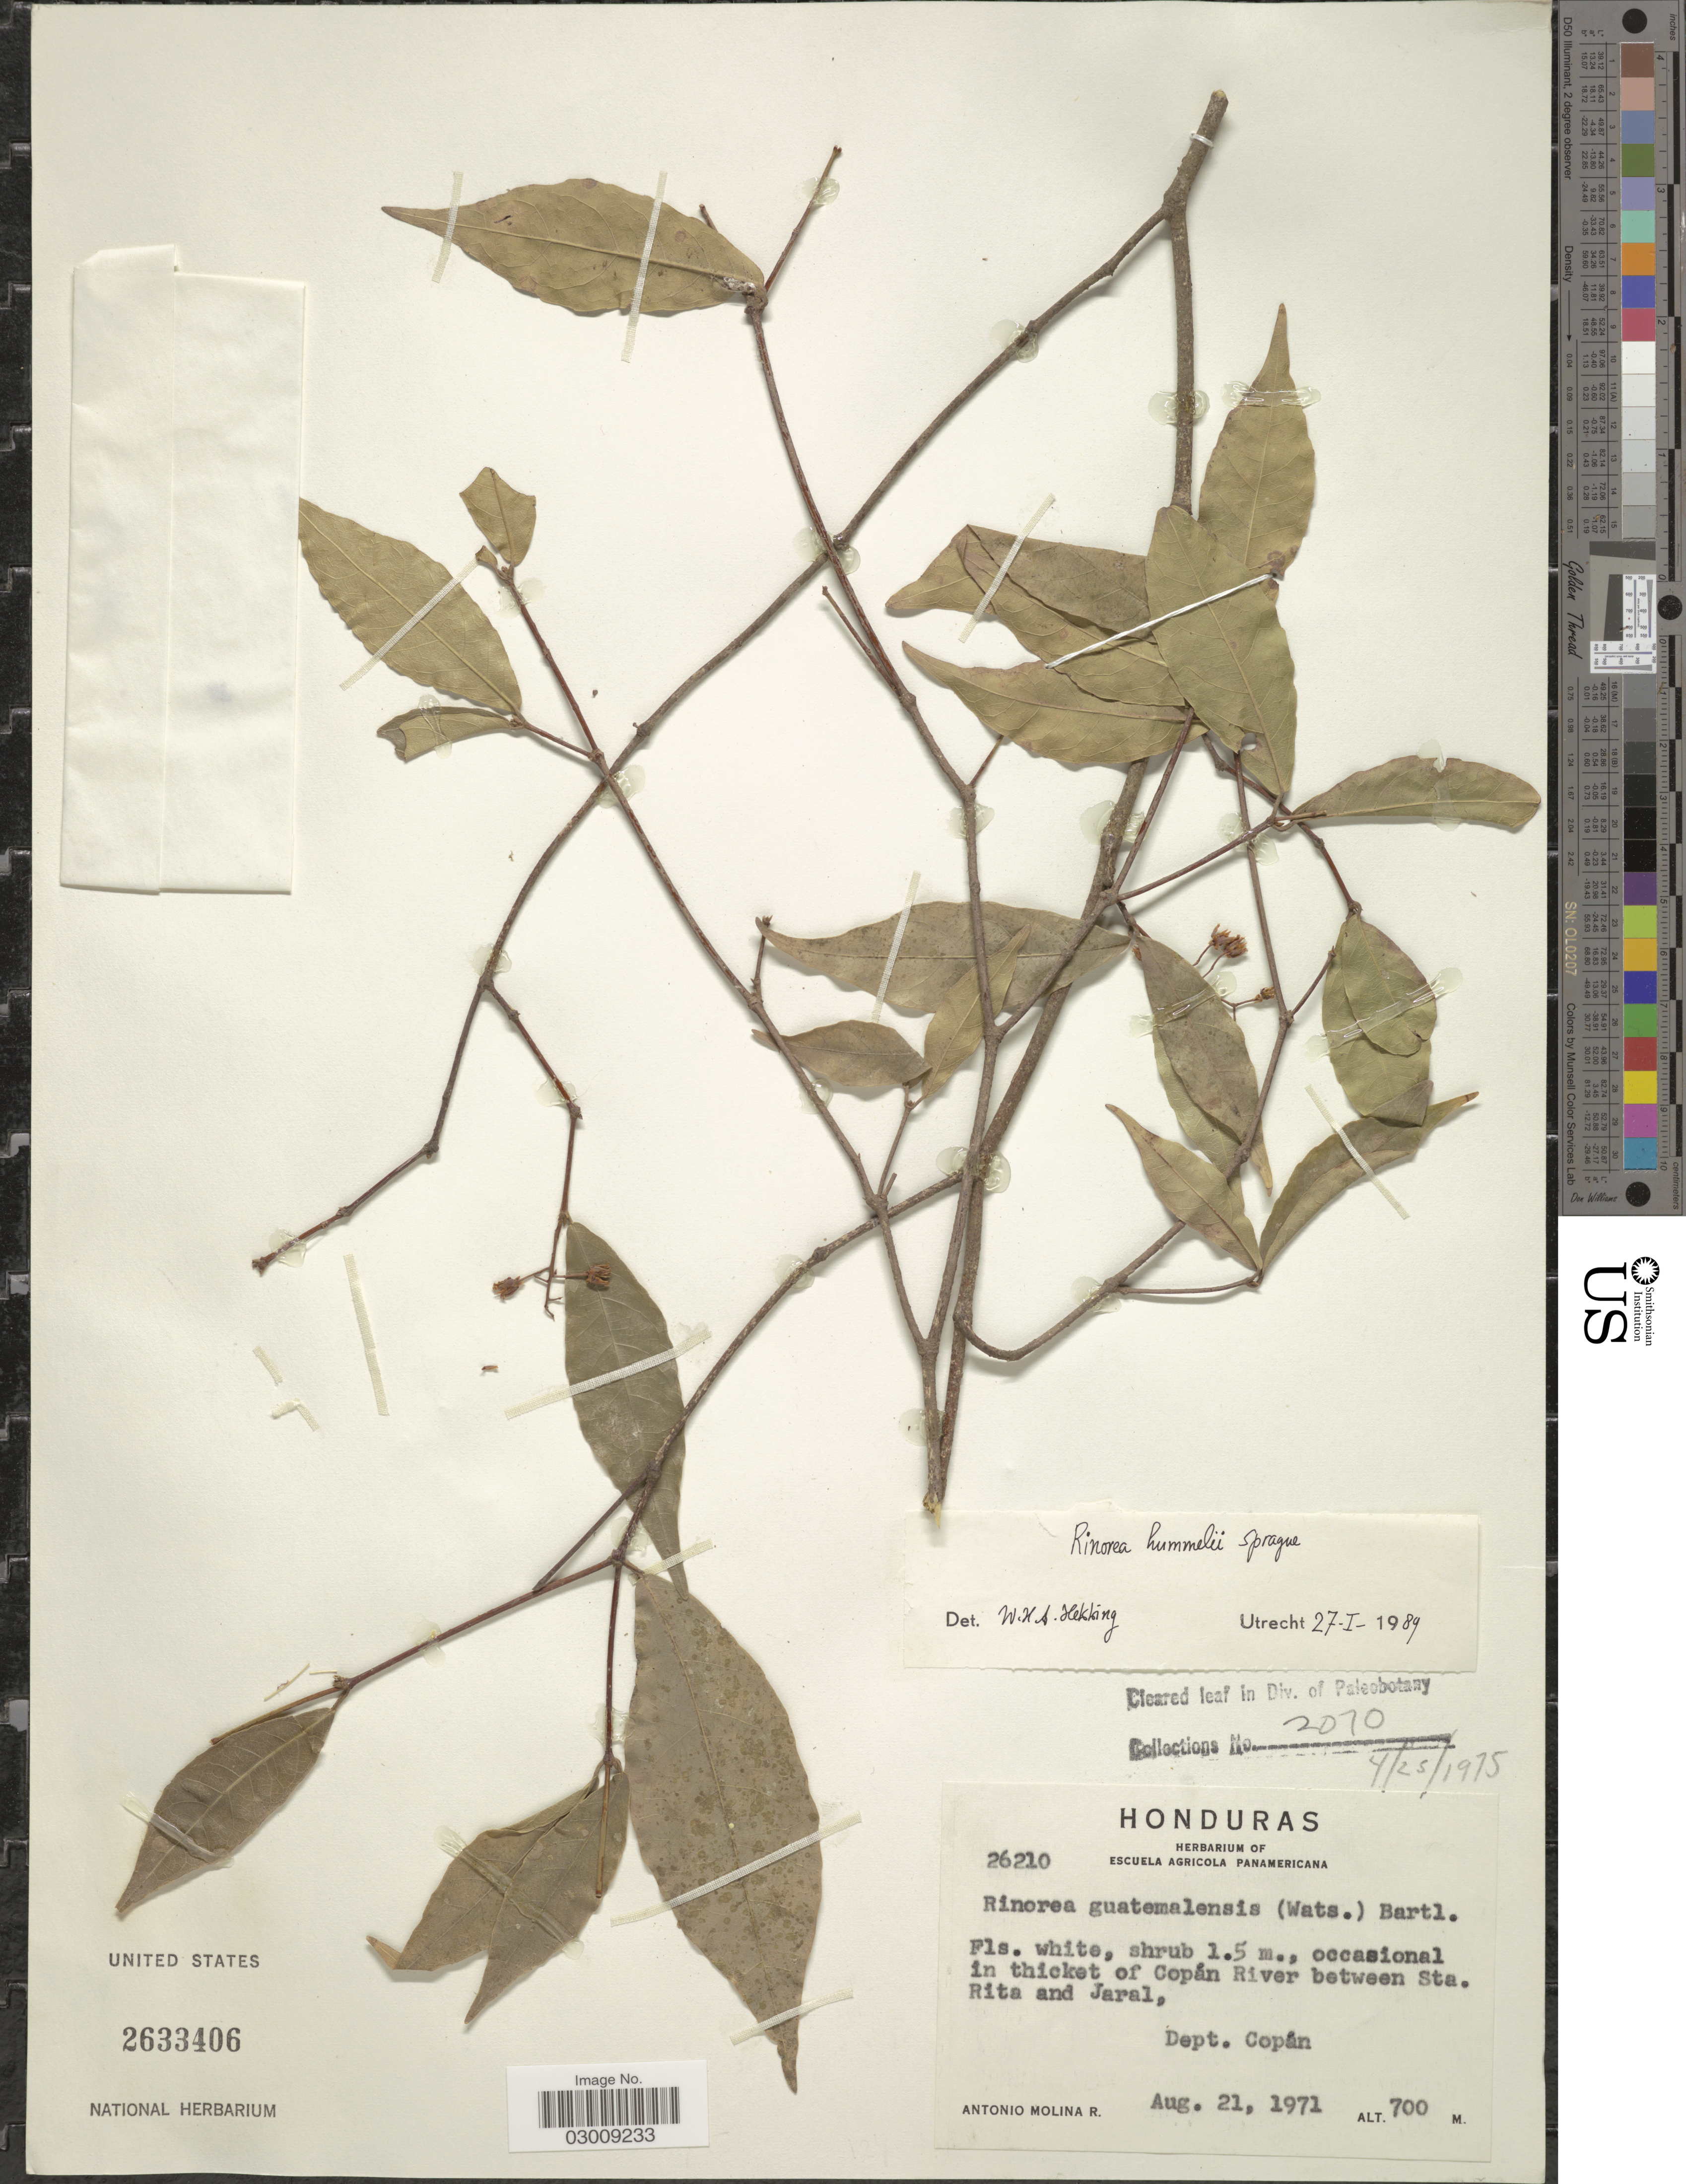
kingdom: Plantae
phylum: Tracheophyta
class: Magnoliopsida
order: Malpighiales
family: Violaceae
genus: Rinorea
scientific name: Rinorea hummelii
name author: Sprague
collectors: A. Molina R.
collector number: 26210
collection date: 1971-08-21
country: Honduras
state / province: Copán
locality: Copán River between Sta. Rita and Jaral, Dept. Copán.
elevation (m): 700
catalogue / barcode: US 2633406